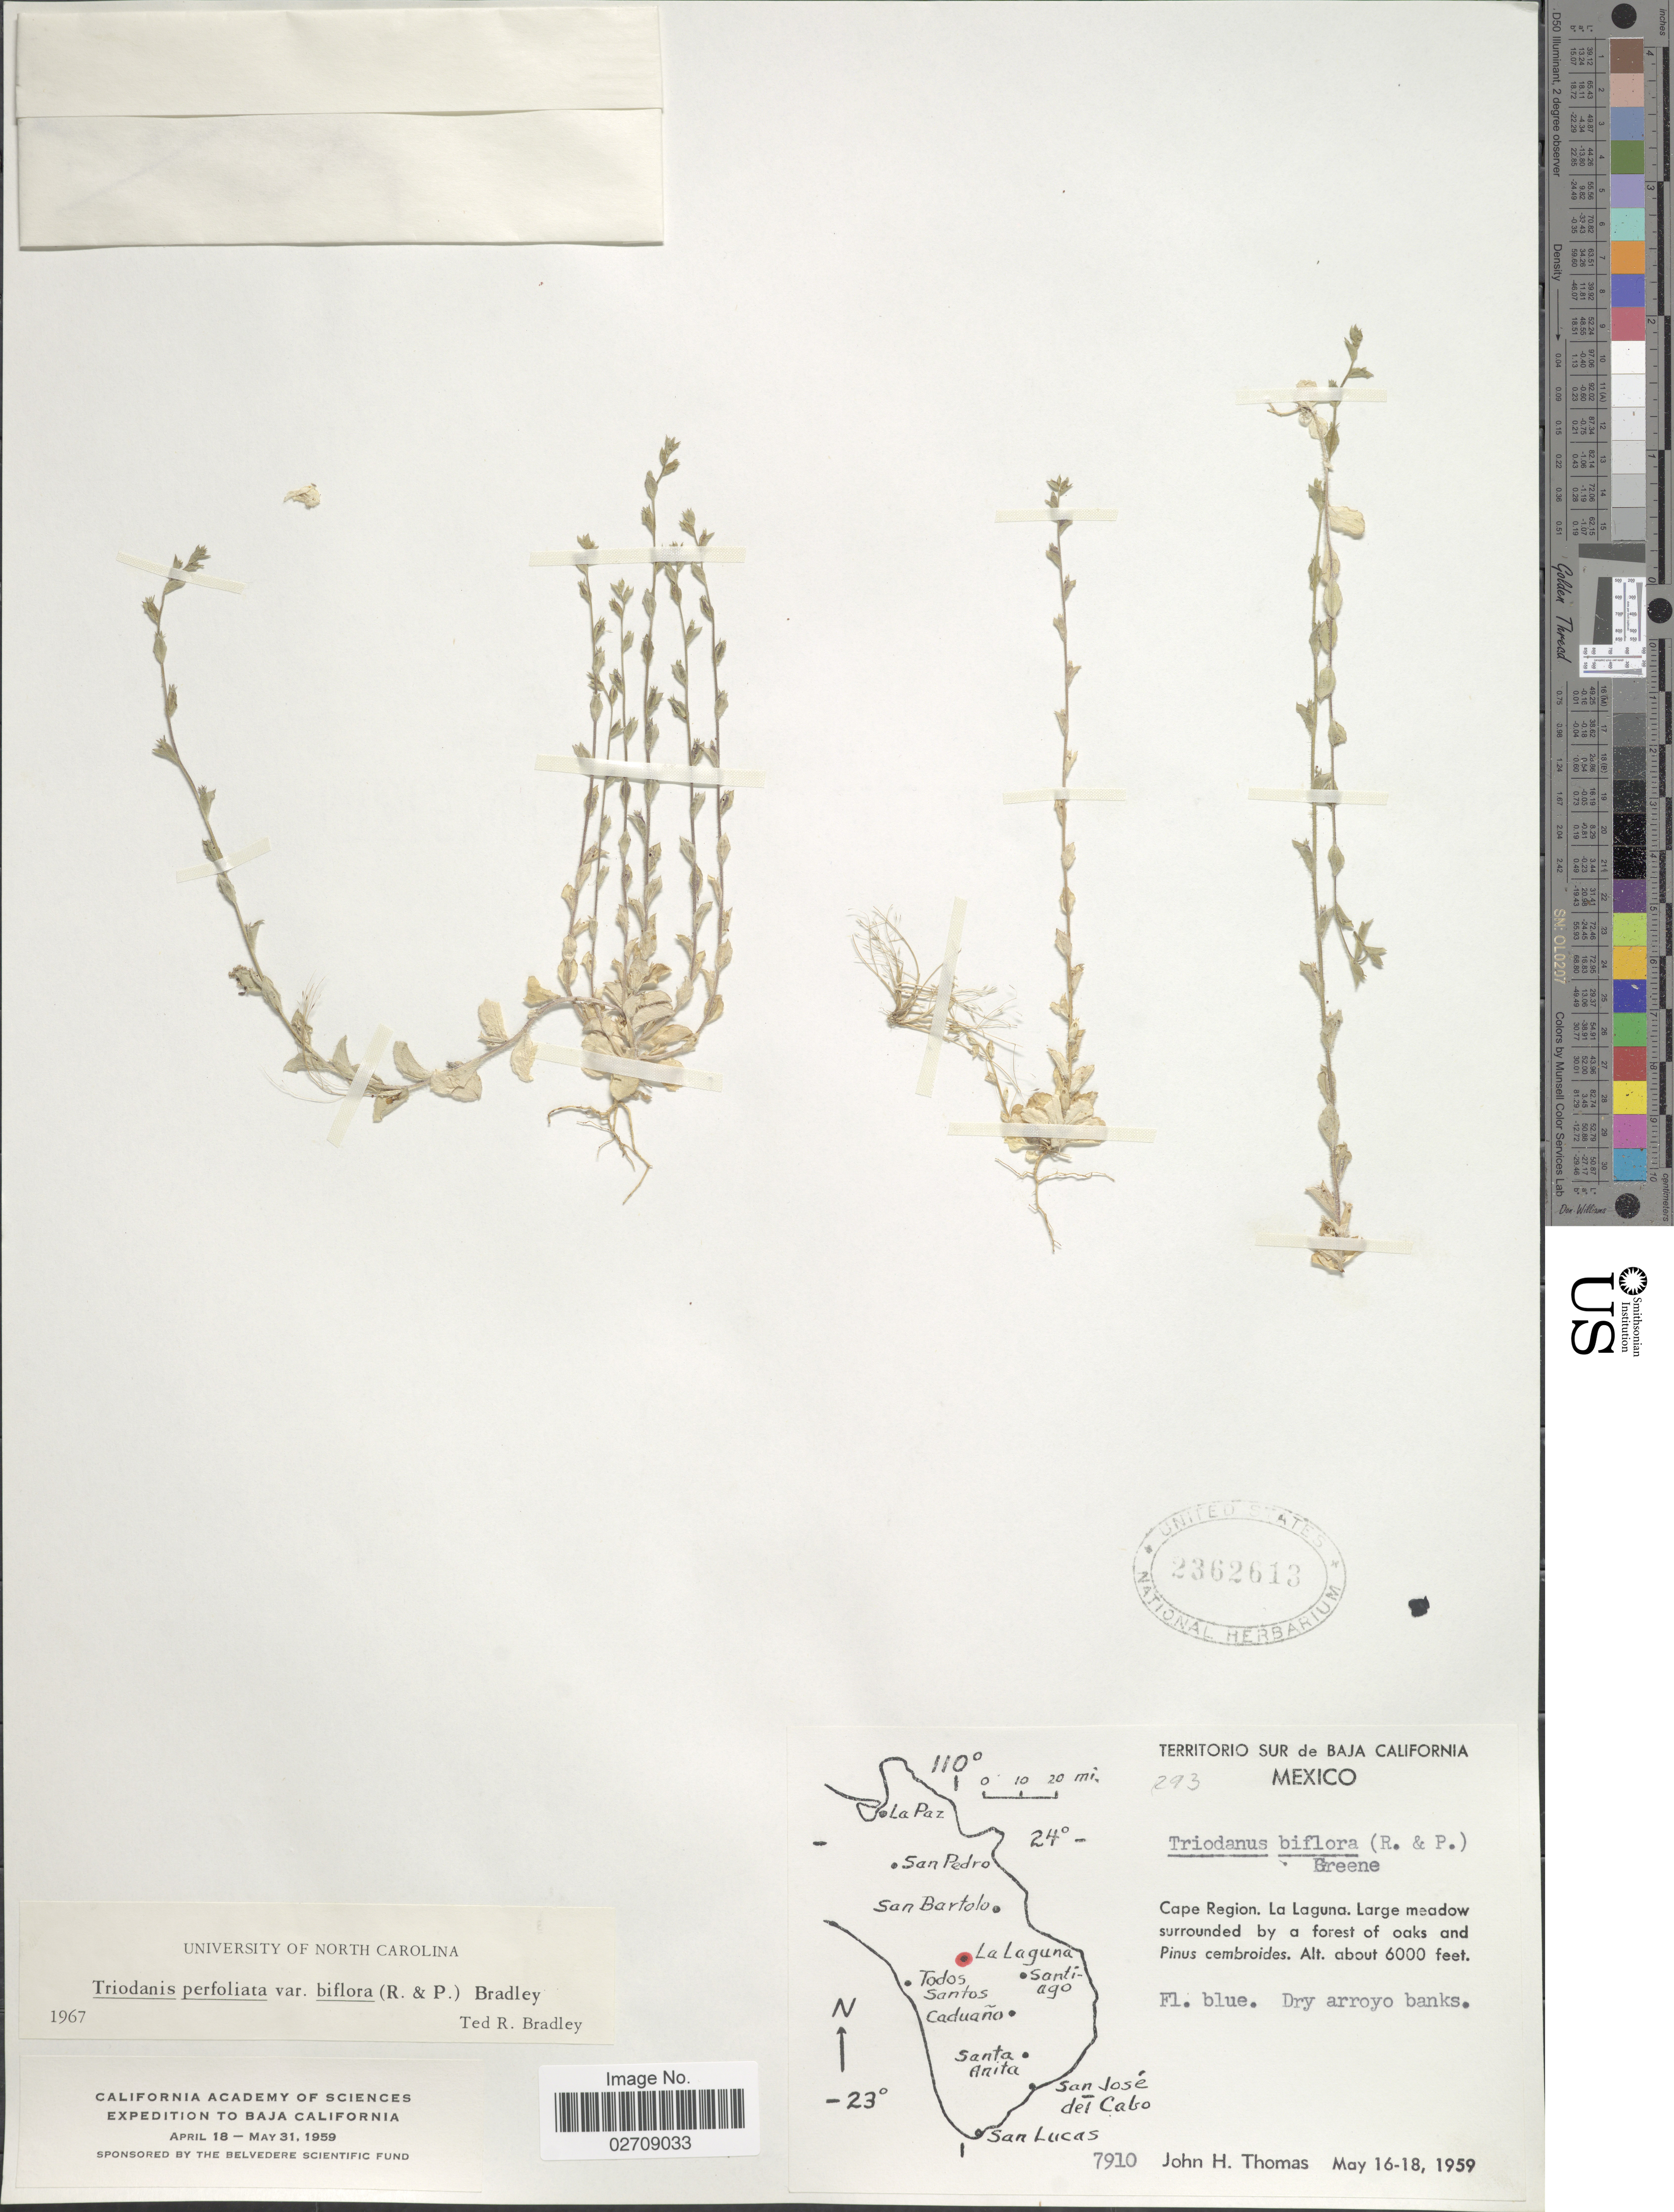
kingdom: Plantae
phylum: Tracheophyta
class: Magnoliopsida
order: Asterales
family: Campanulaceae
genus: Triodanis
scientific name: Triodanis perfoliata var. biflora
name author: (Ruiz & Pav.) Bradley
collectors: J. H. Thomas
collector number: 7910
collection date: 1959-05-16/1959-05-18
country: Mexico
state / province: Baja California Sur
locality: Cape Region. La Laguna meadow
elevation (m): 1829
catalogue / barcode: US 2362613